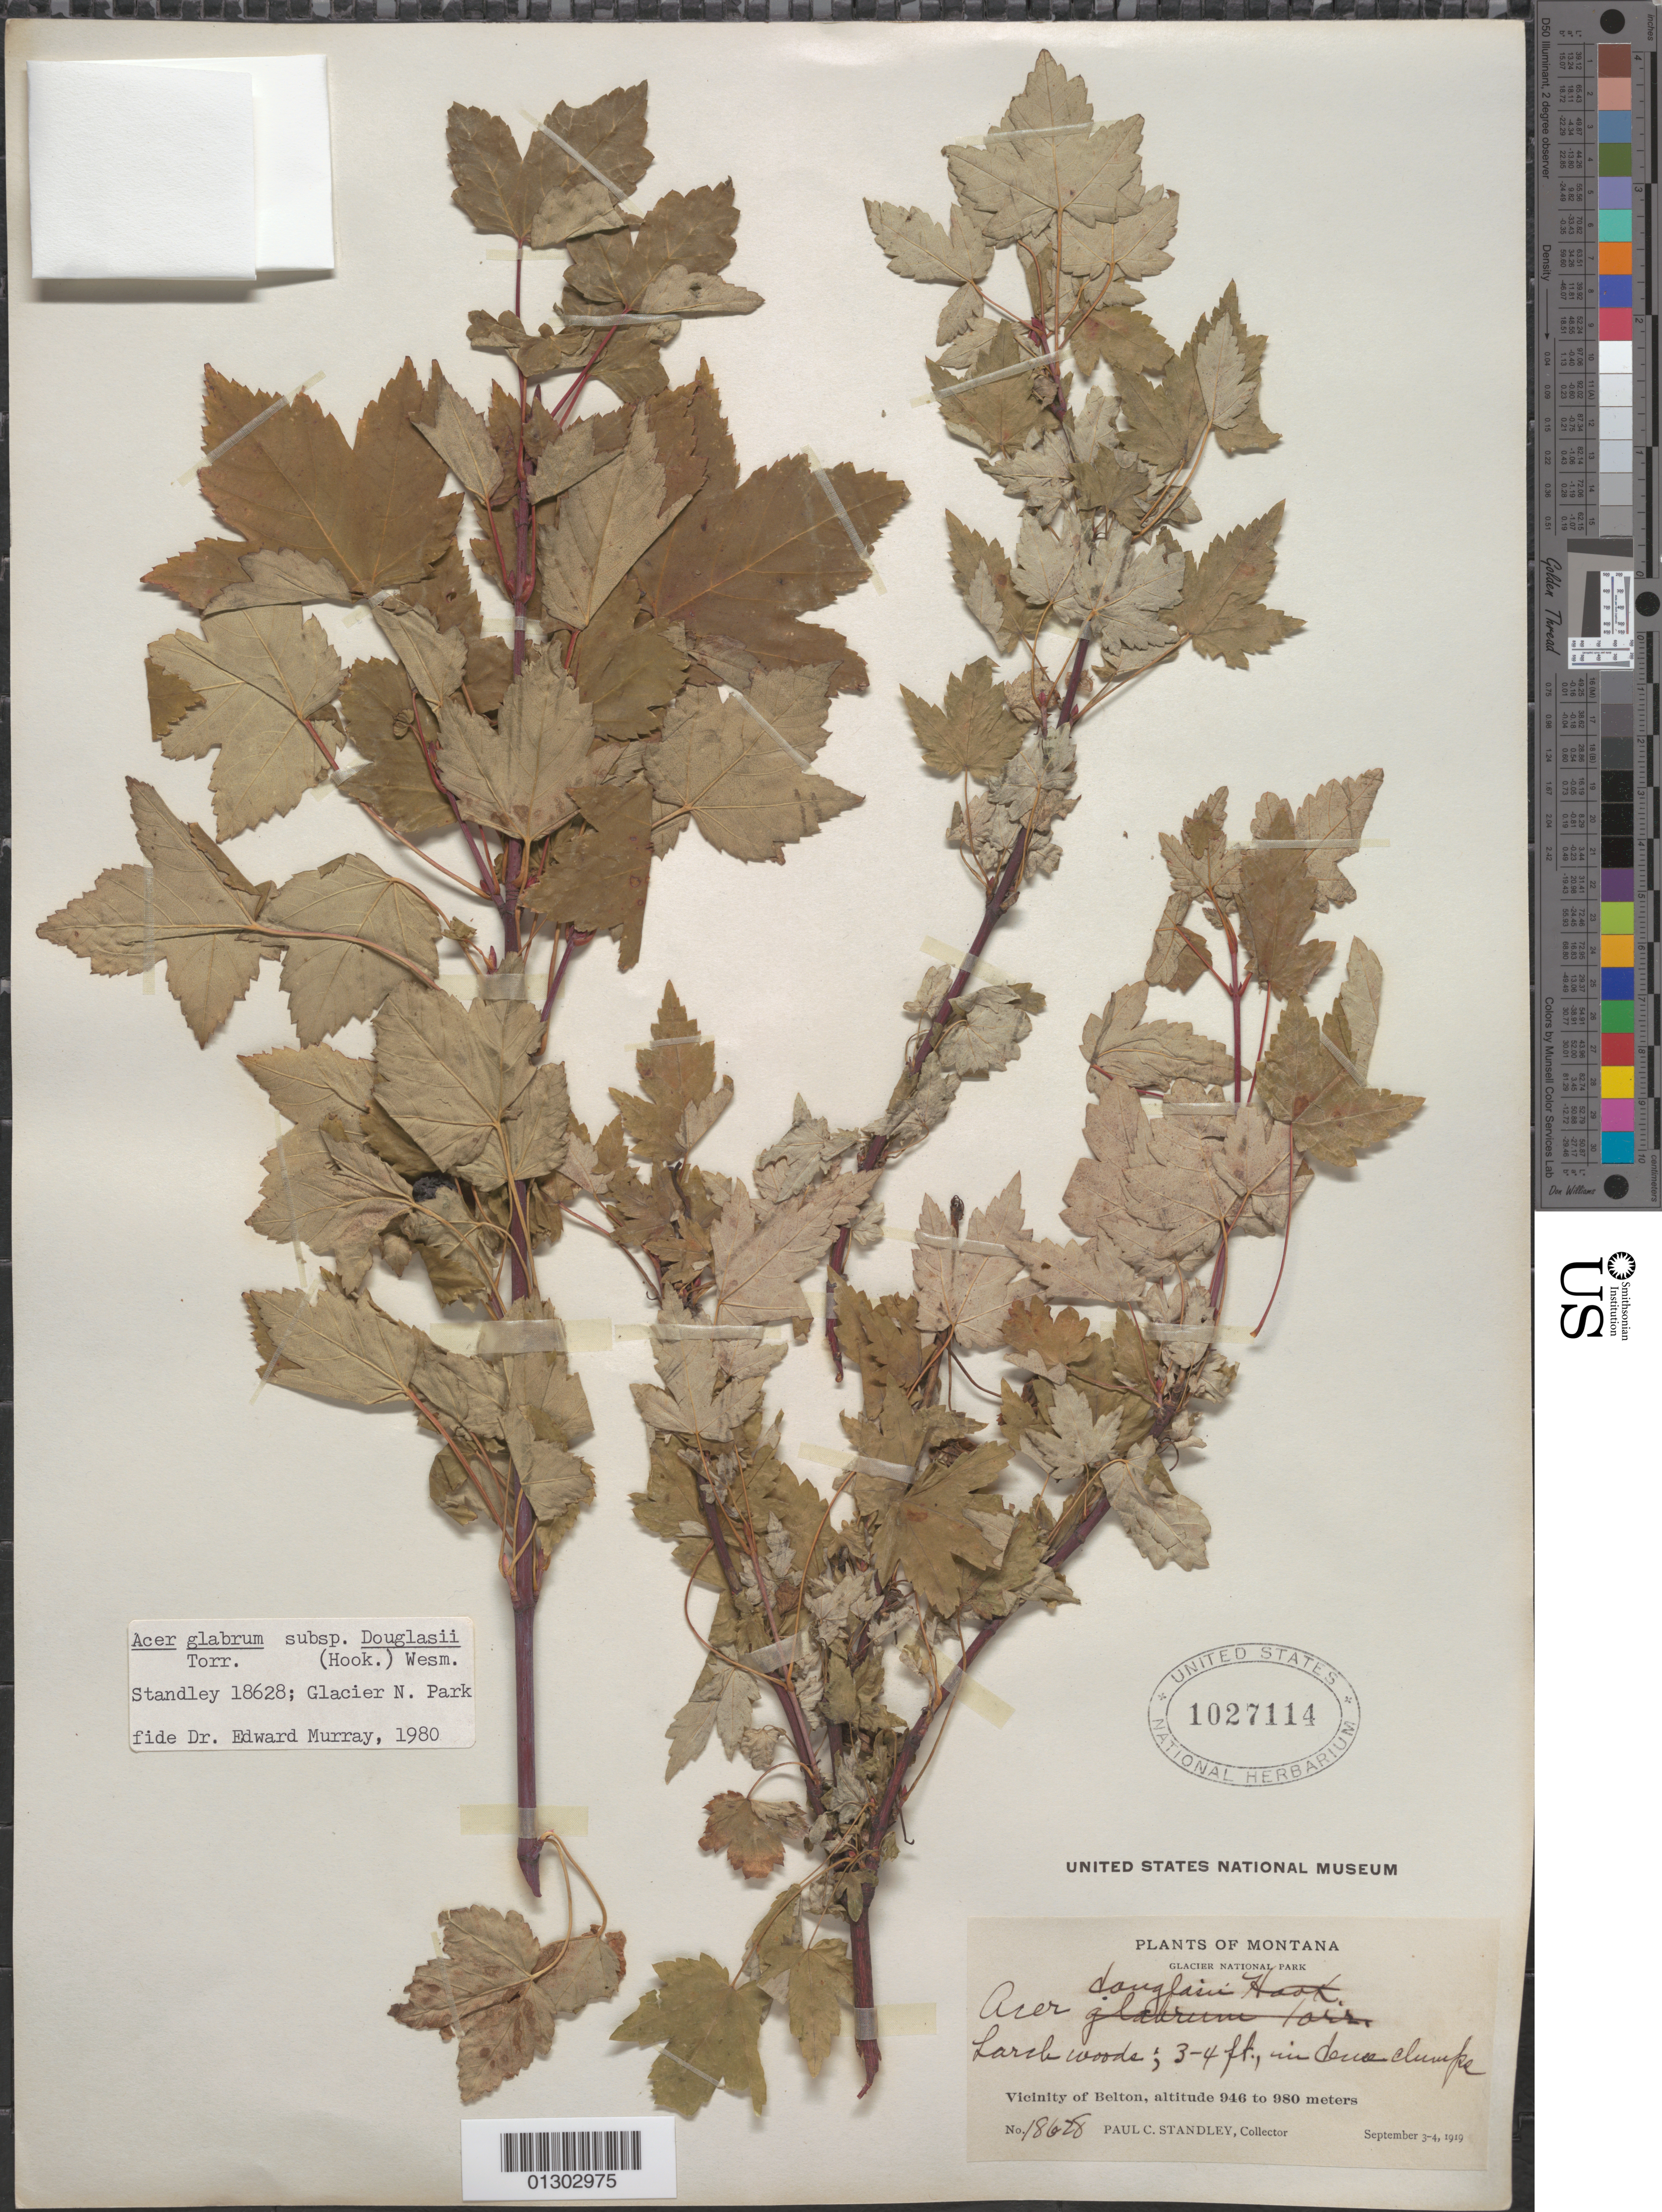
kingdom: Plantae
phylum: Tracheophyta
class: Magnoliopsida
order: Sapindales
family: Sapindaceae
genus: Acer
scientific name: Acer glabrum var. douglasii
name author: (Hook.) Dippel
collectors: P. C. Standley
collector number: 18628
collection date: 1919-09-03/1919-09-04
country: United States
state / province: Montana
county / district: Flathead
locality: Glacier National Park, vicinity of Belton.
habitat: Larch woods.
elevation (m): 946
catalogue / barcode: US 1027114